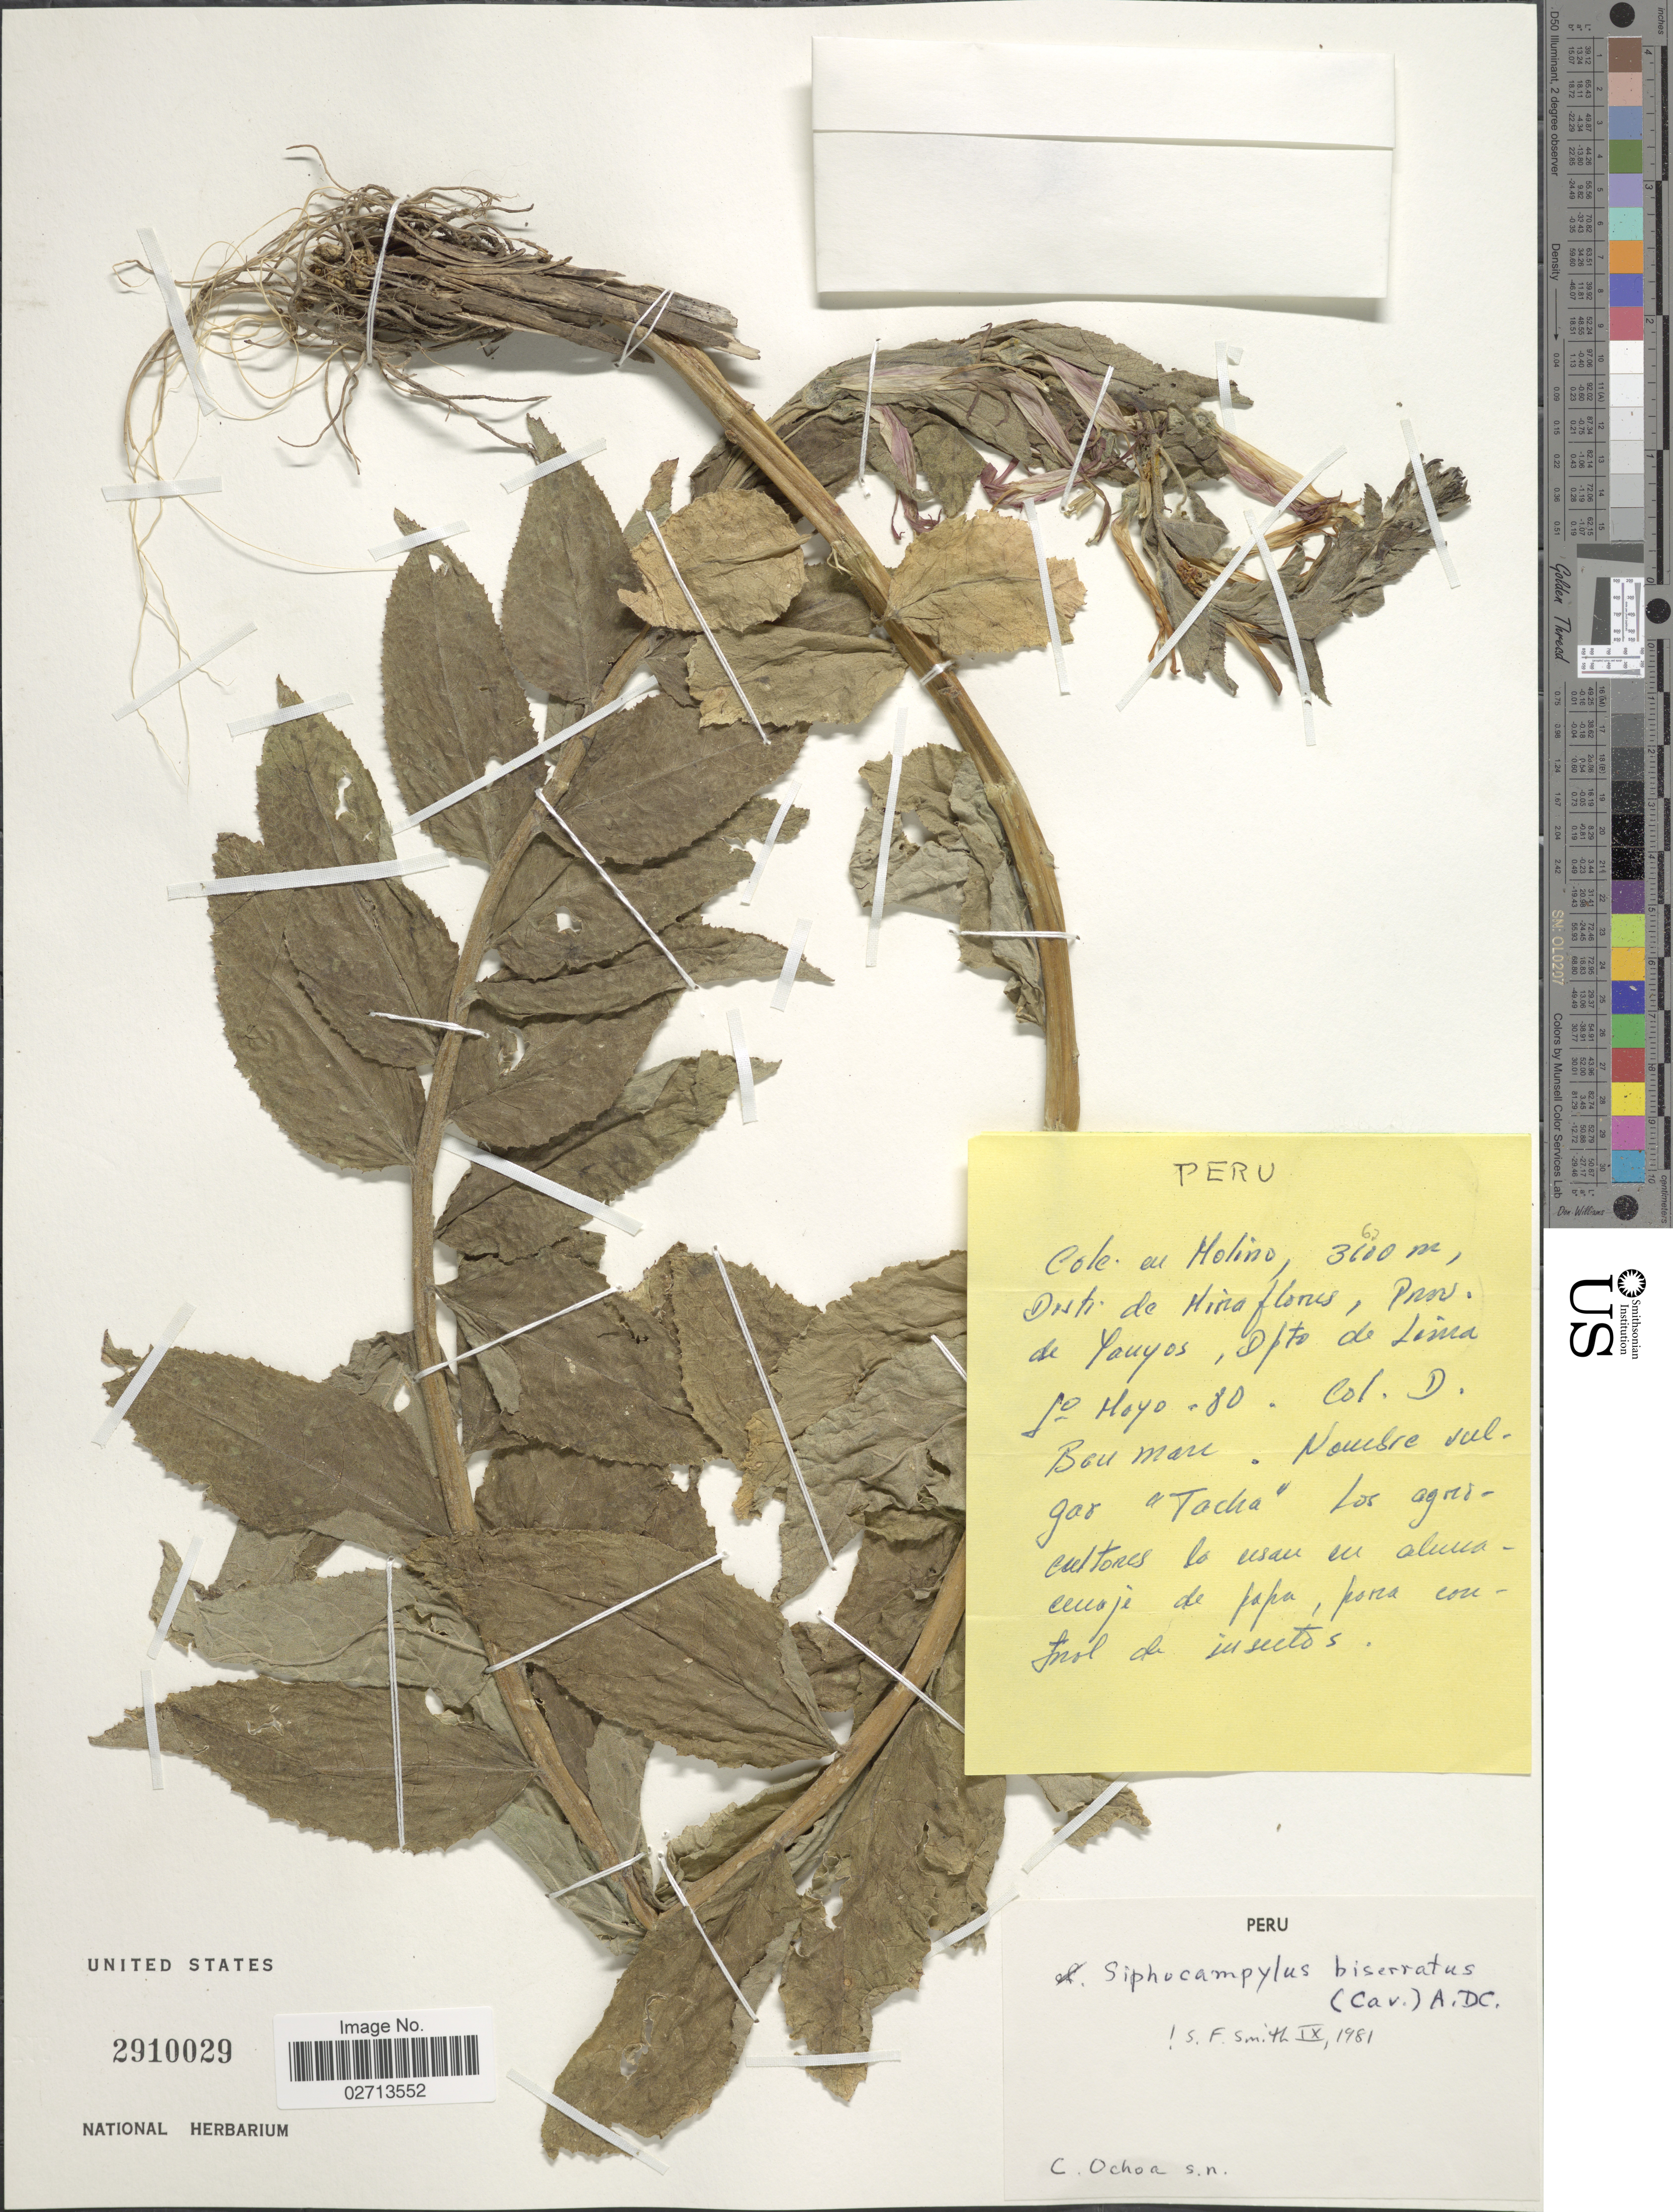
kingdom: Plantae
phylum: Tracheophyta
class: Magnoliopsida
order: Asterales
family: Campanulaceae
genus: Siphocampylus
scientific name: Siphocampylus biserratus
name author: (Cav.) A. DC.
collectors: C. Ochoa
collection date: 1980-05-10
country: Peru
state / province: Lima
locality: Distr. de Miraflores, prov. de Yanyos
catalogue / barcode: US 2910029